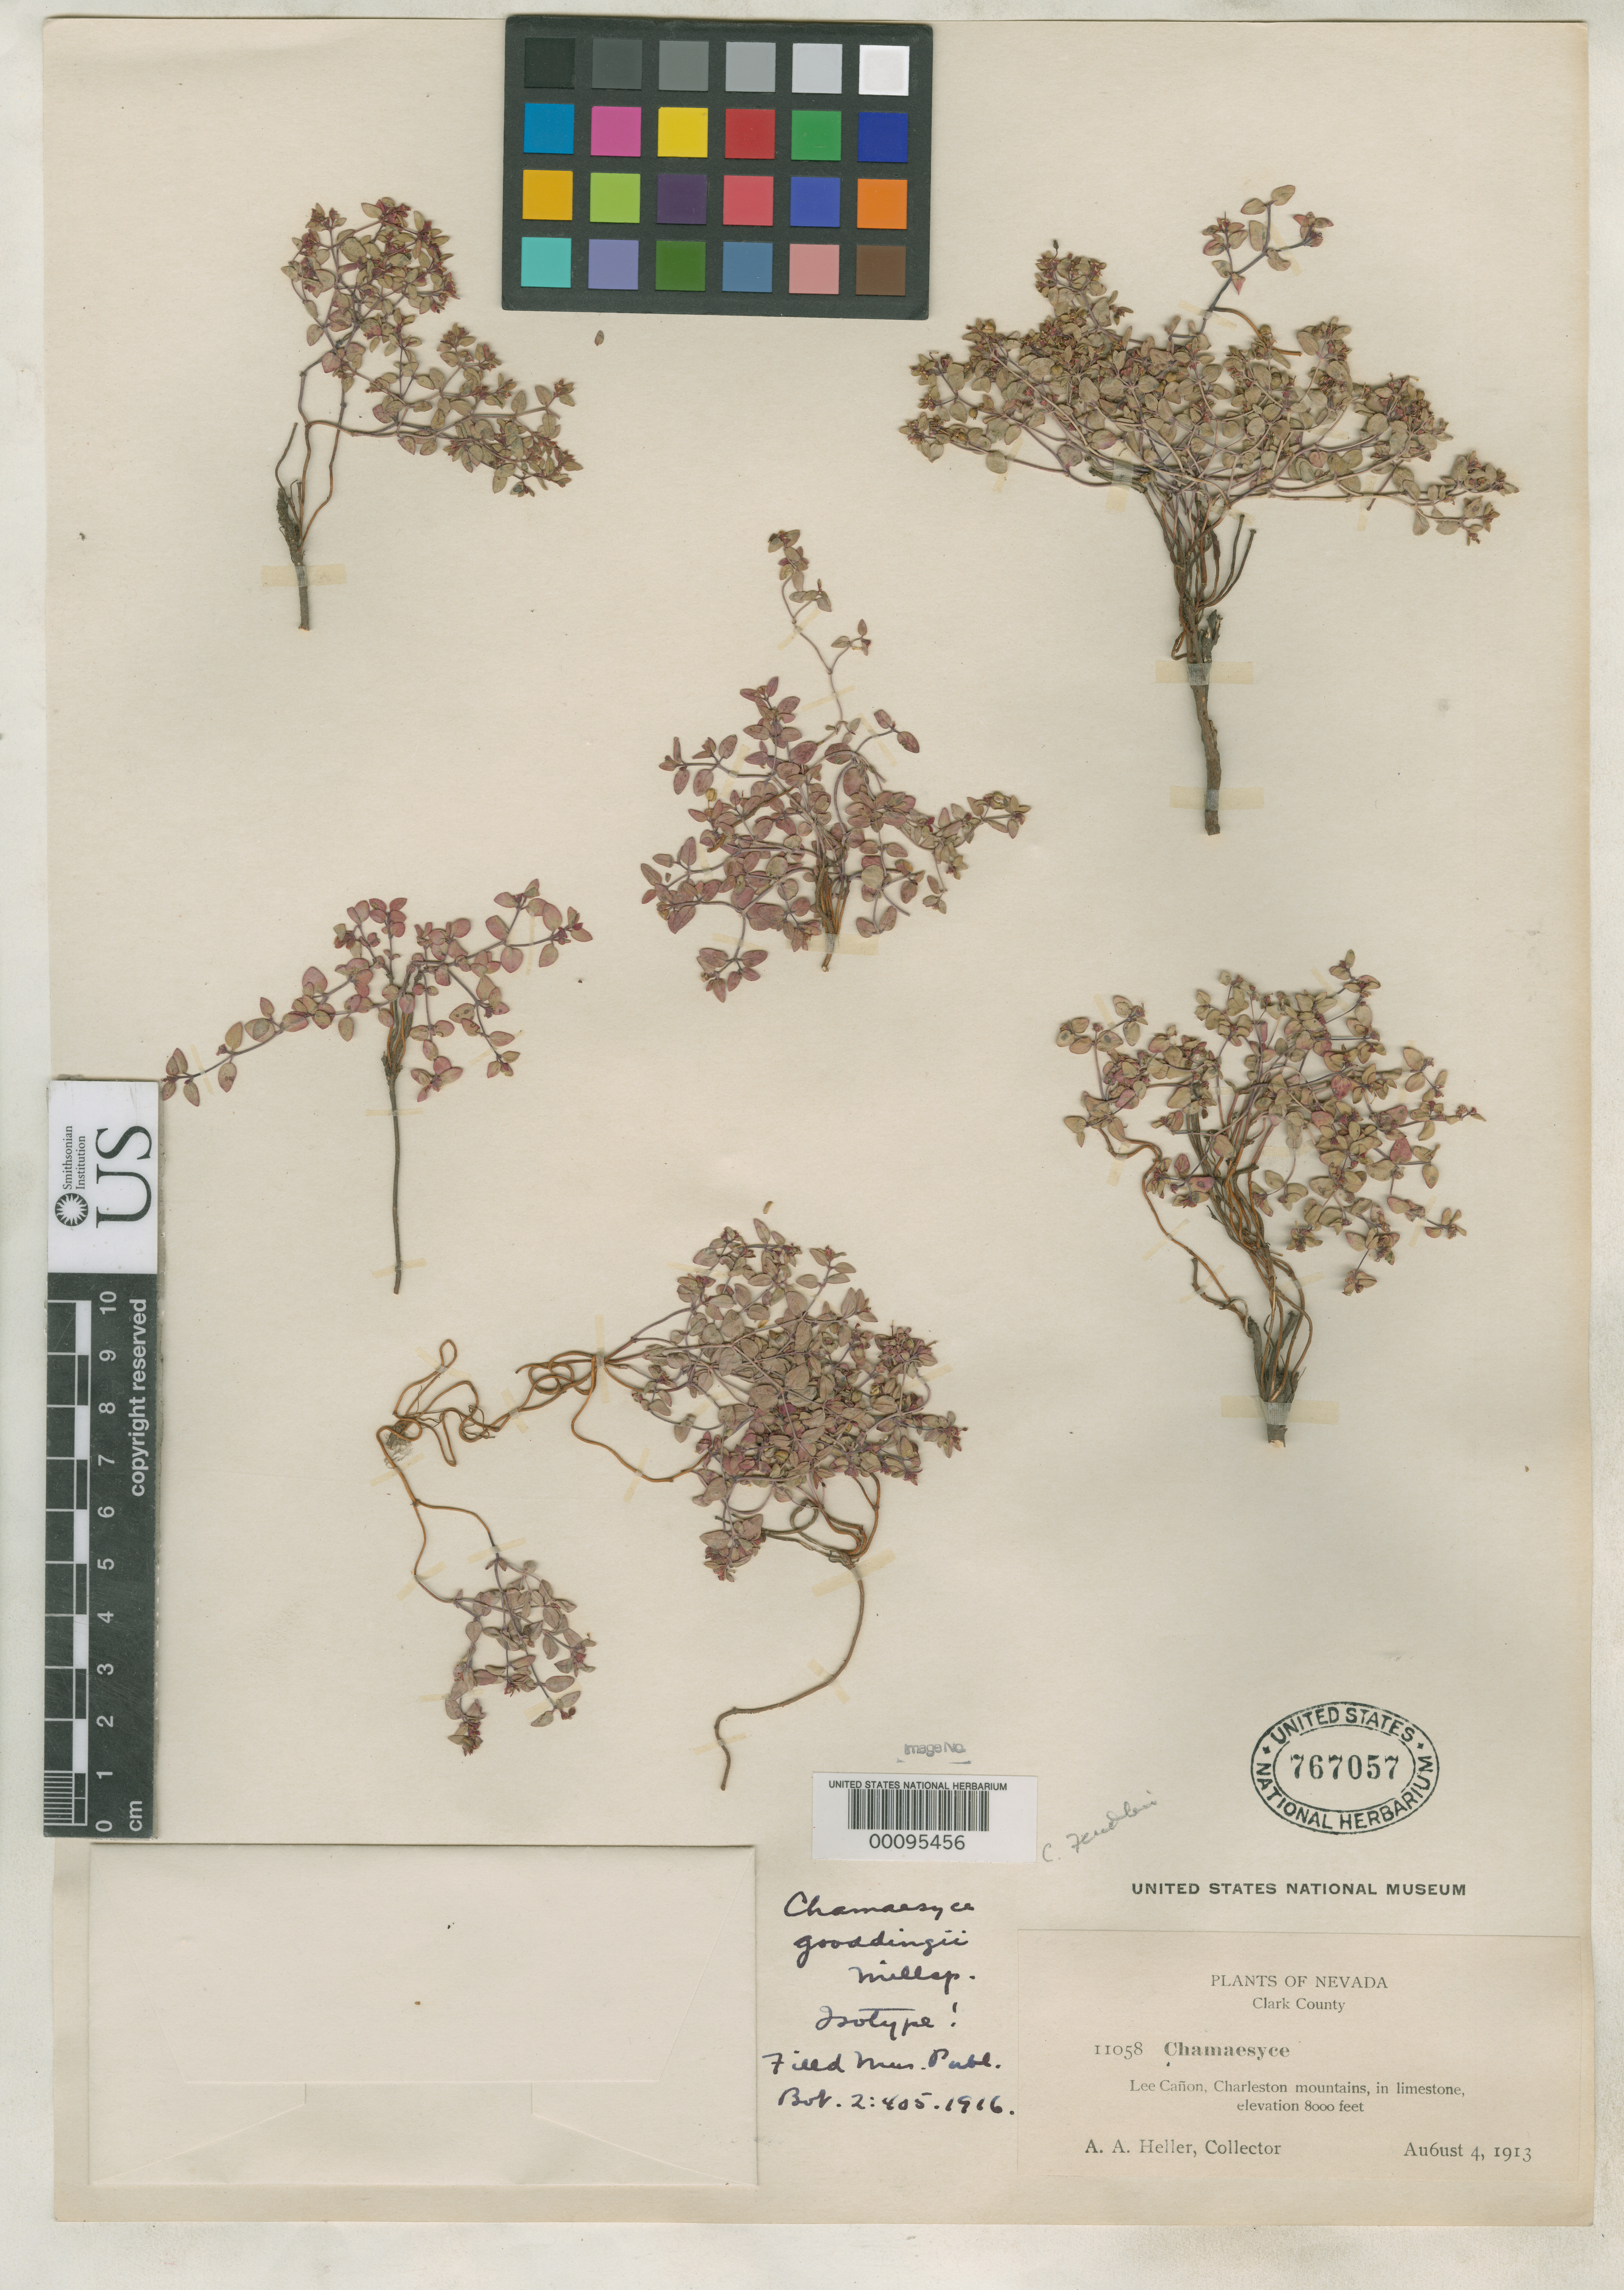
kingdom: Plantae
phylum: Tracheophyta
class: Magnoliopsida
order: Malpighiales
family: Euphorbiaceae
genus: Chamaesyce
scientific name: Chamaesyce goodingii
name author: Millsp.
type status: Isotype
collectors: A. A. Heller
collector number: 11058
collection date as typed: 04 Aug 1913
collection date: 1913-08-04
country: United States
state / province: Nevada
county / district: Clark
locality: Lee Canon; alt. 8000 ft.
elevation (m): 2438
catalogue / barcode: US 767057